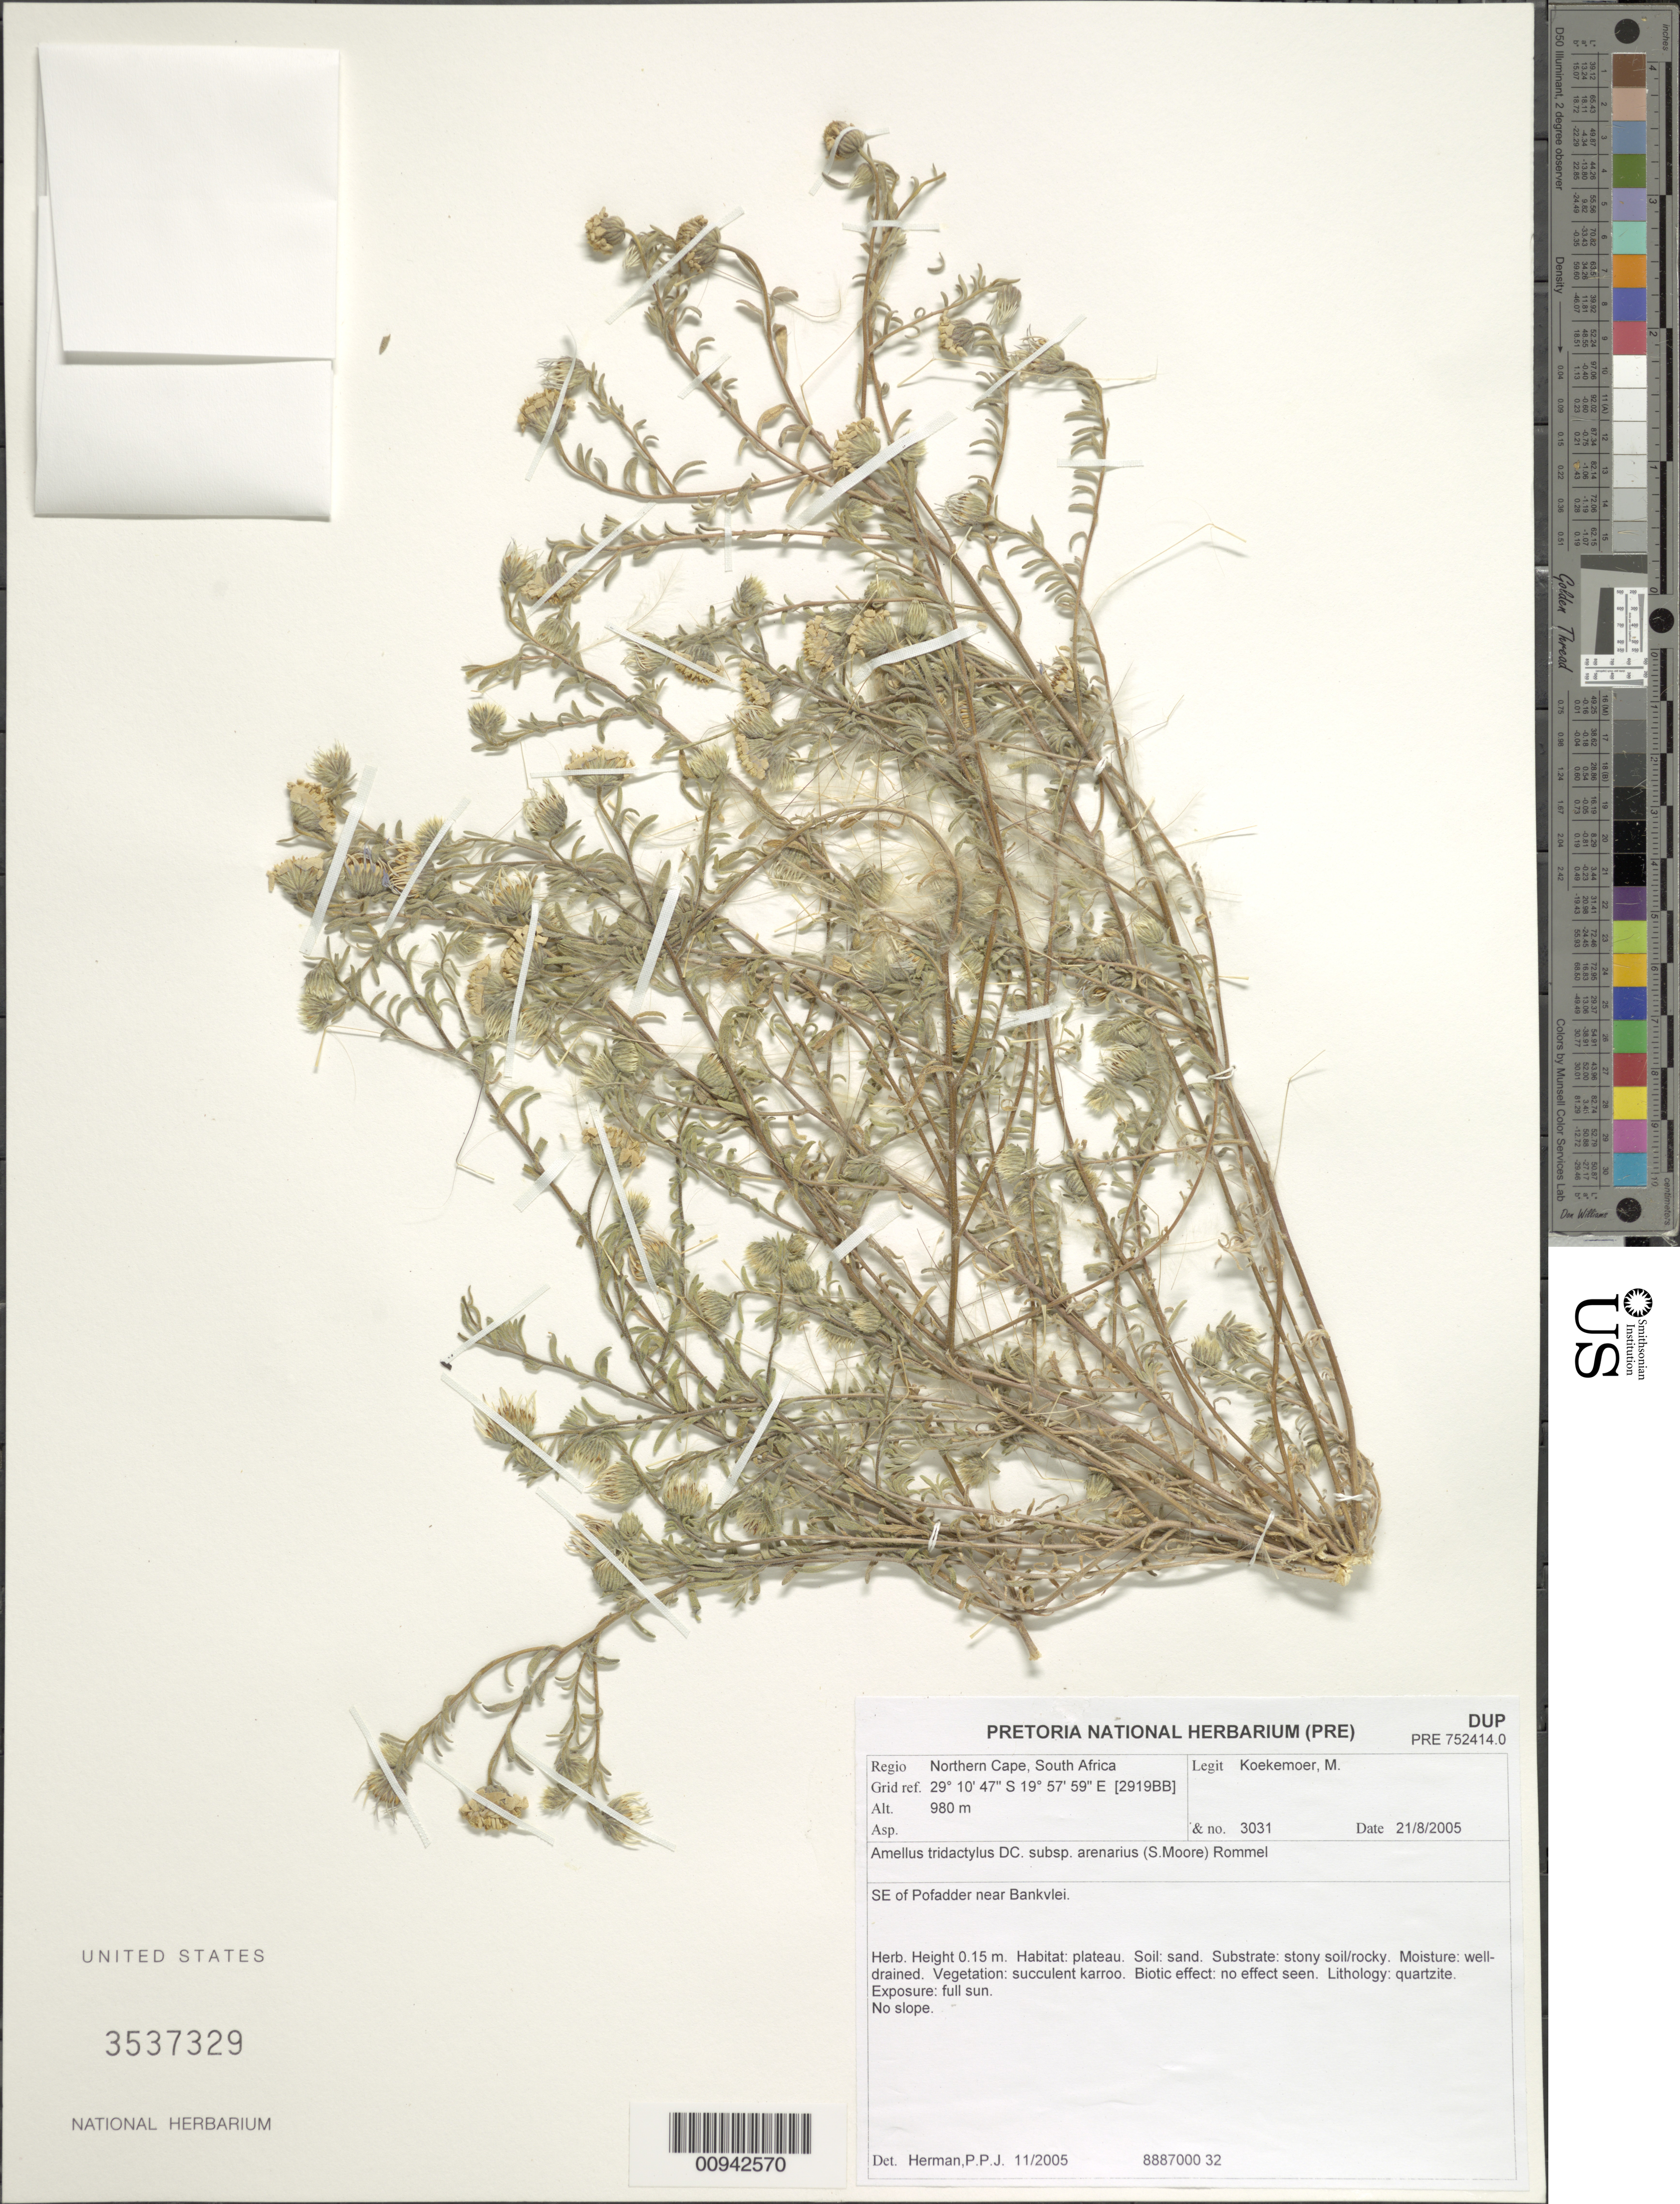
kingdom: Plantae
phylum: Tracheophyta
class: Magnoliopsida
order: Asterales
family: Asteraceae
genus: Amellus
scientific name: Amellus tridactylus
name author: DC.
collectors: M. Koekemoer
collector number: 3031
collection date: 2005-08-21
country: South Africa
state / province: Northern Cape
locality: Pofadder, SE of, near Bankvlei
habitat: Plateau. Sandy soil. Stony soil/rocky. Well-drained. Vegetation: succulent carroo. Quartzite. No slope. Full sun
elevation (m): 980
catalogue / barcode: US 3537329